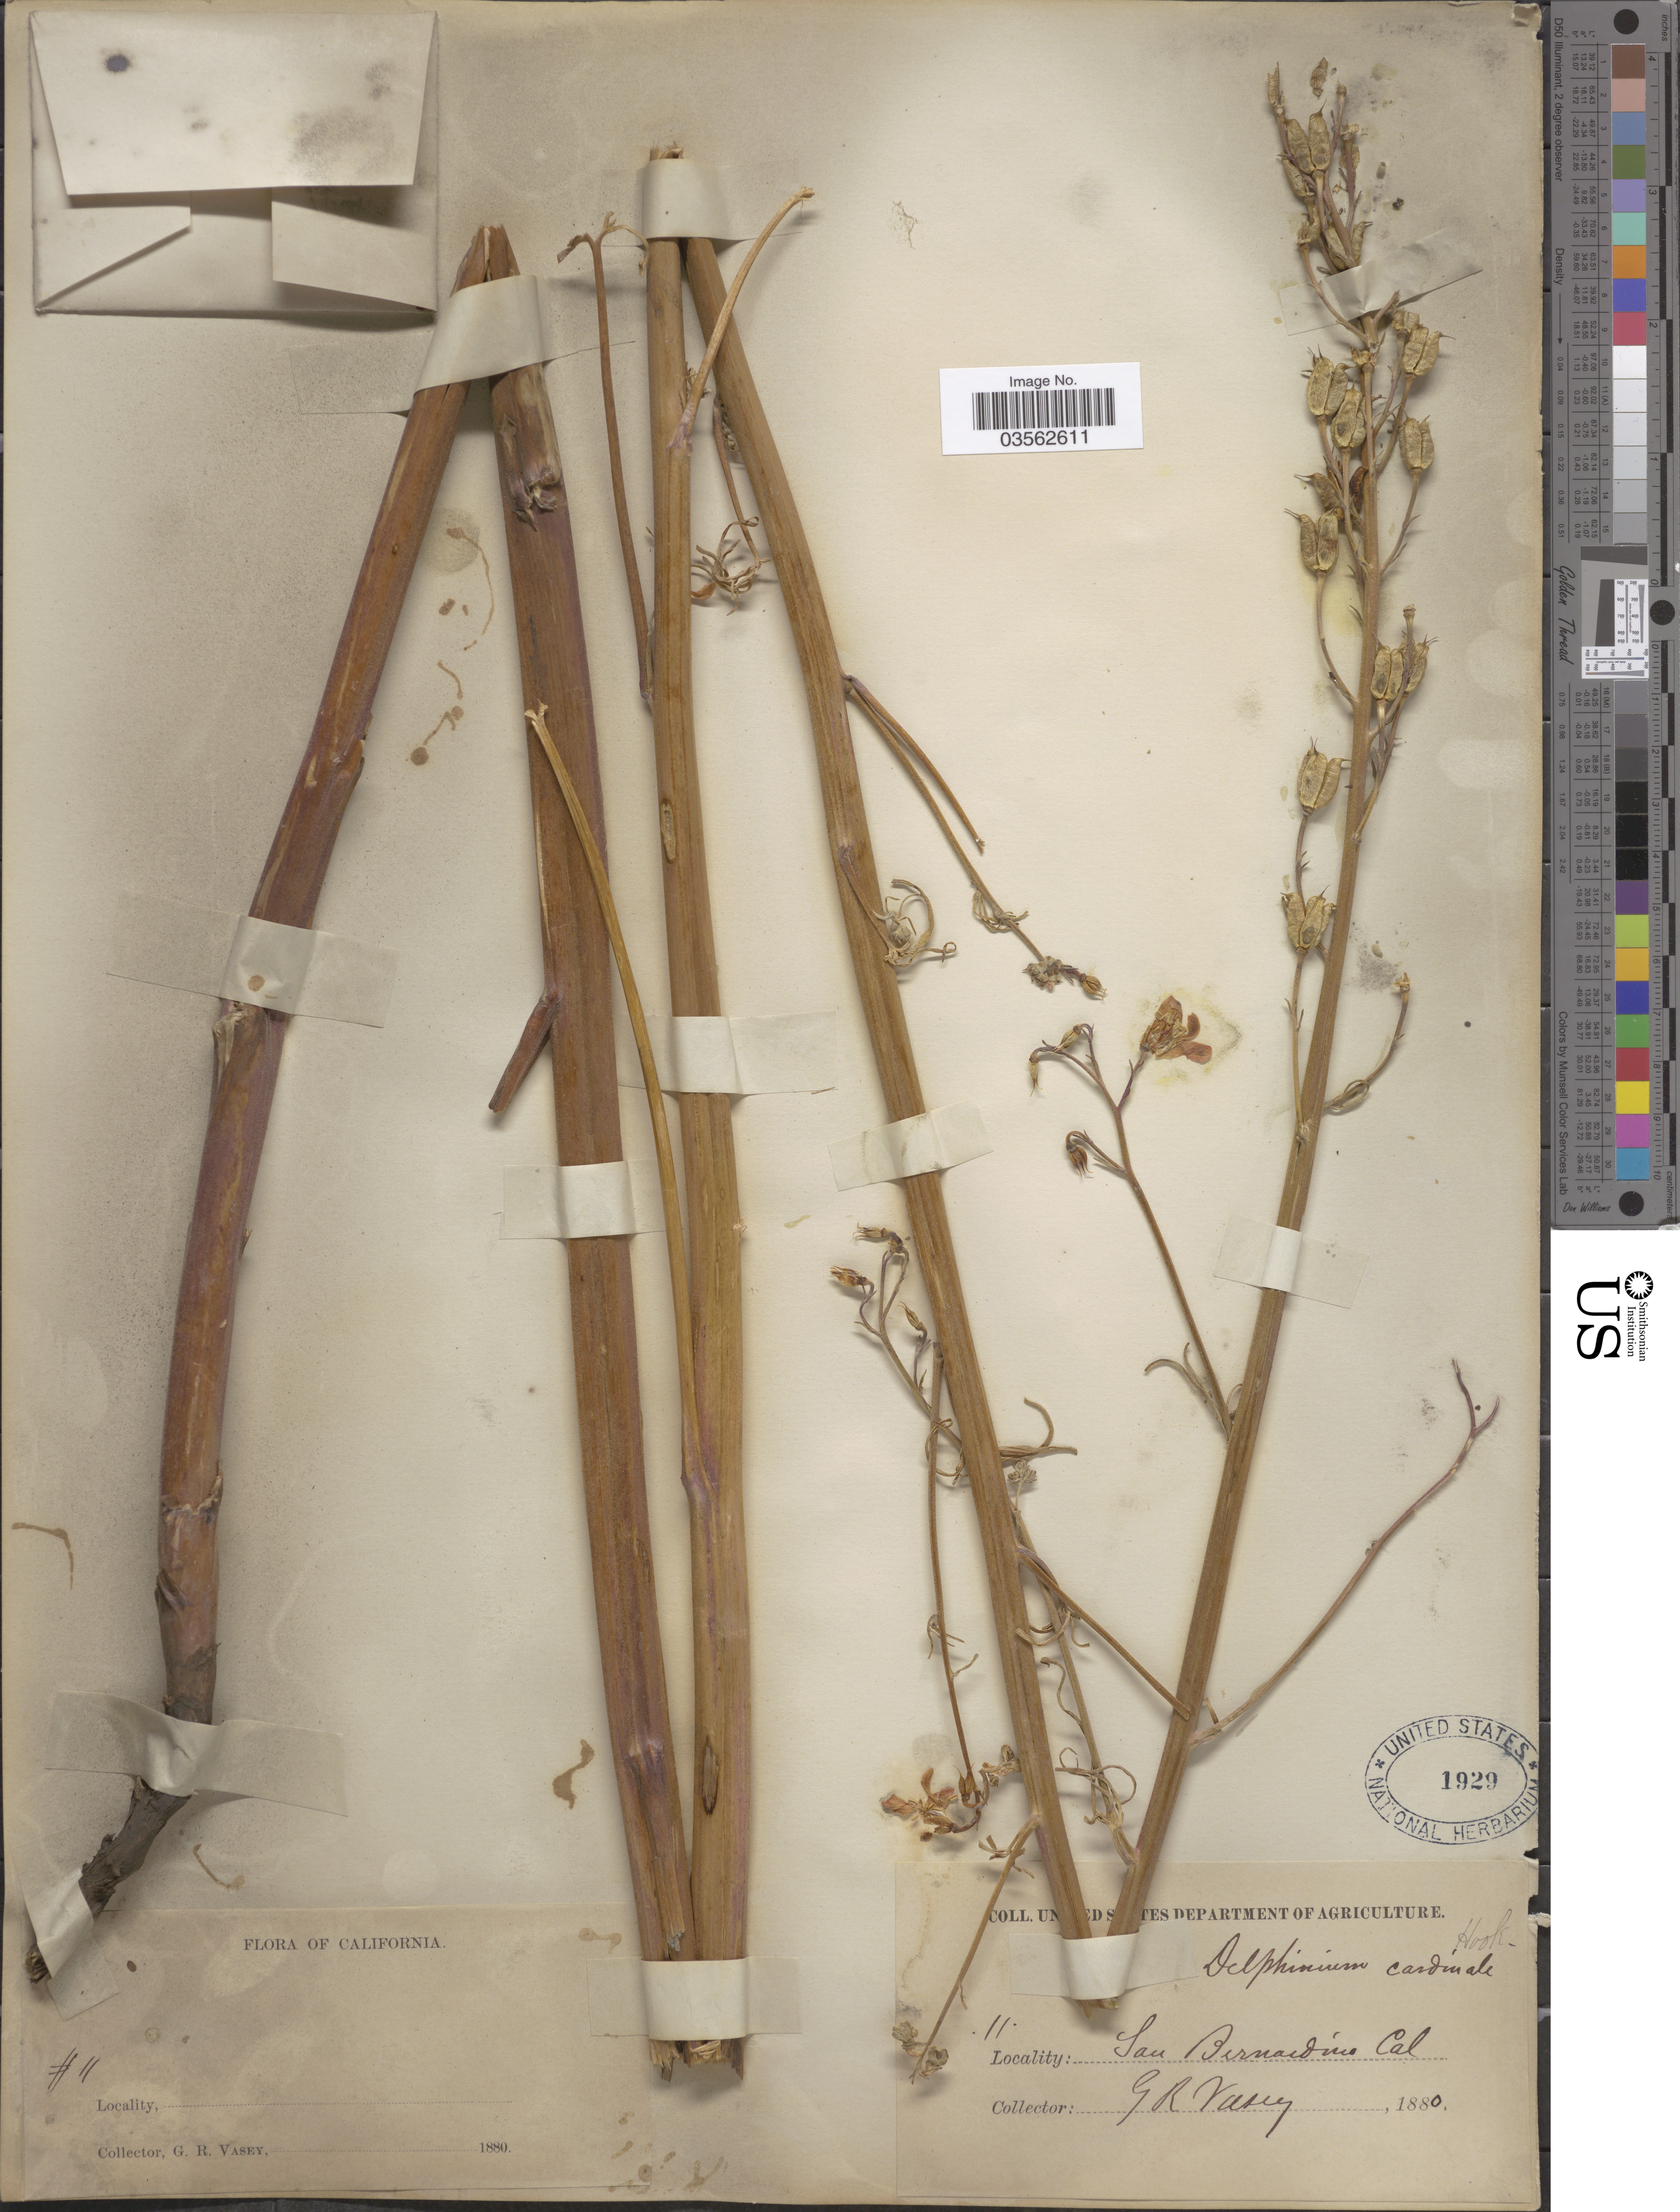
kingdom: Plantae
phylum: Tracheophyta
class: Magnoliopsida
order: Ranunculales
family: Ranunculaceae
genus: Delphinium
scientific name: Delphinium cardinale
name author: Hook.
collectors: G. R. Vasey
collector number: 11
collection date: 1880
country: United States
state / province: California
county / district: San Bernardino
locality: San Bernardino.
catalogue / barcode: US 1929